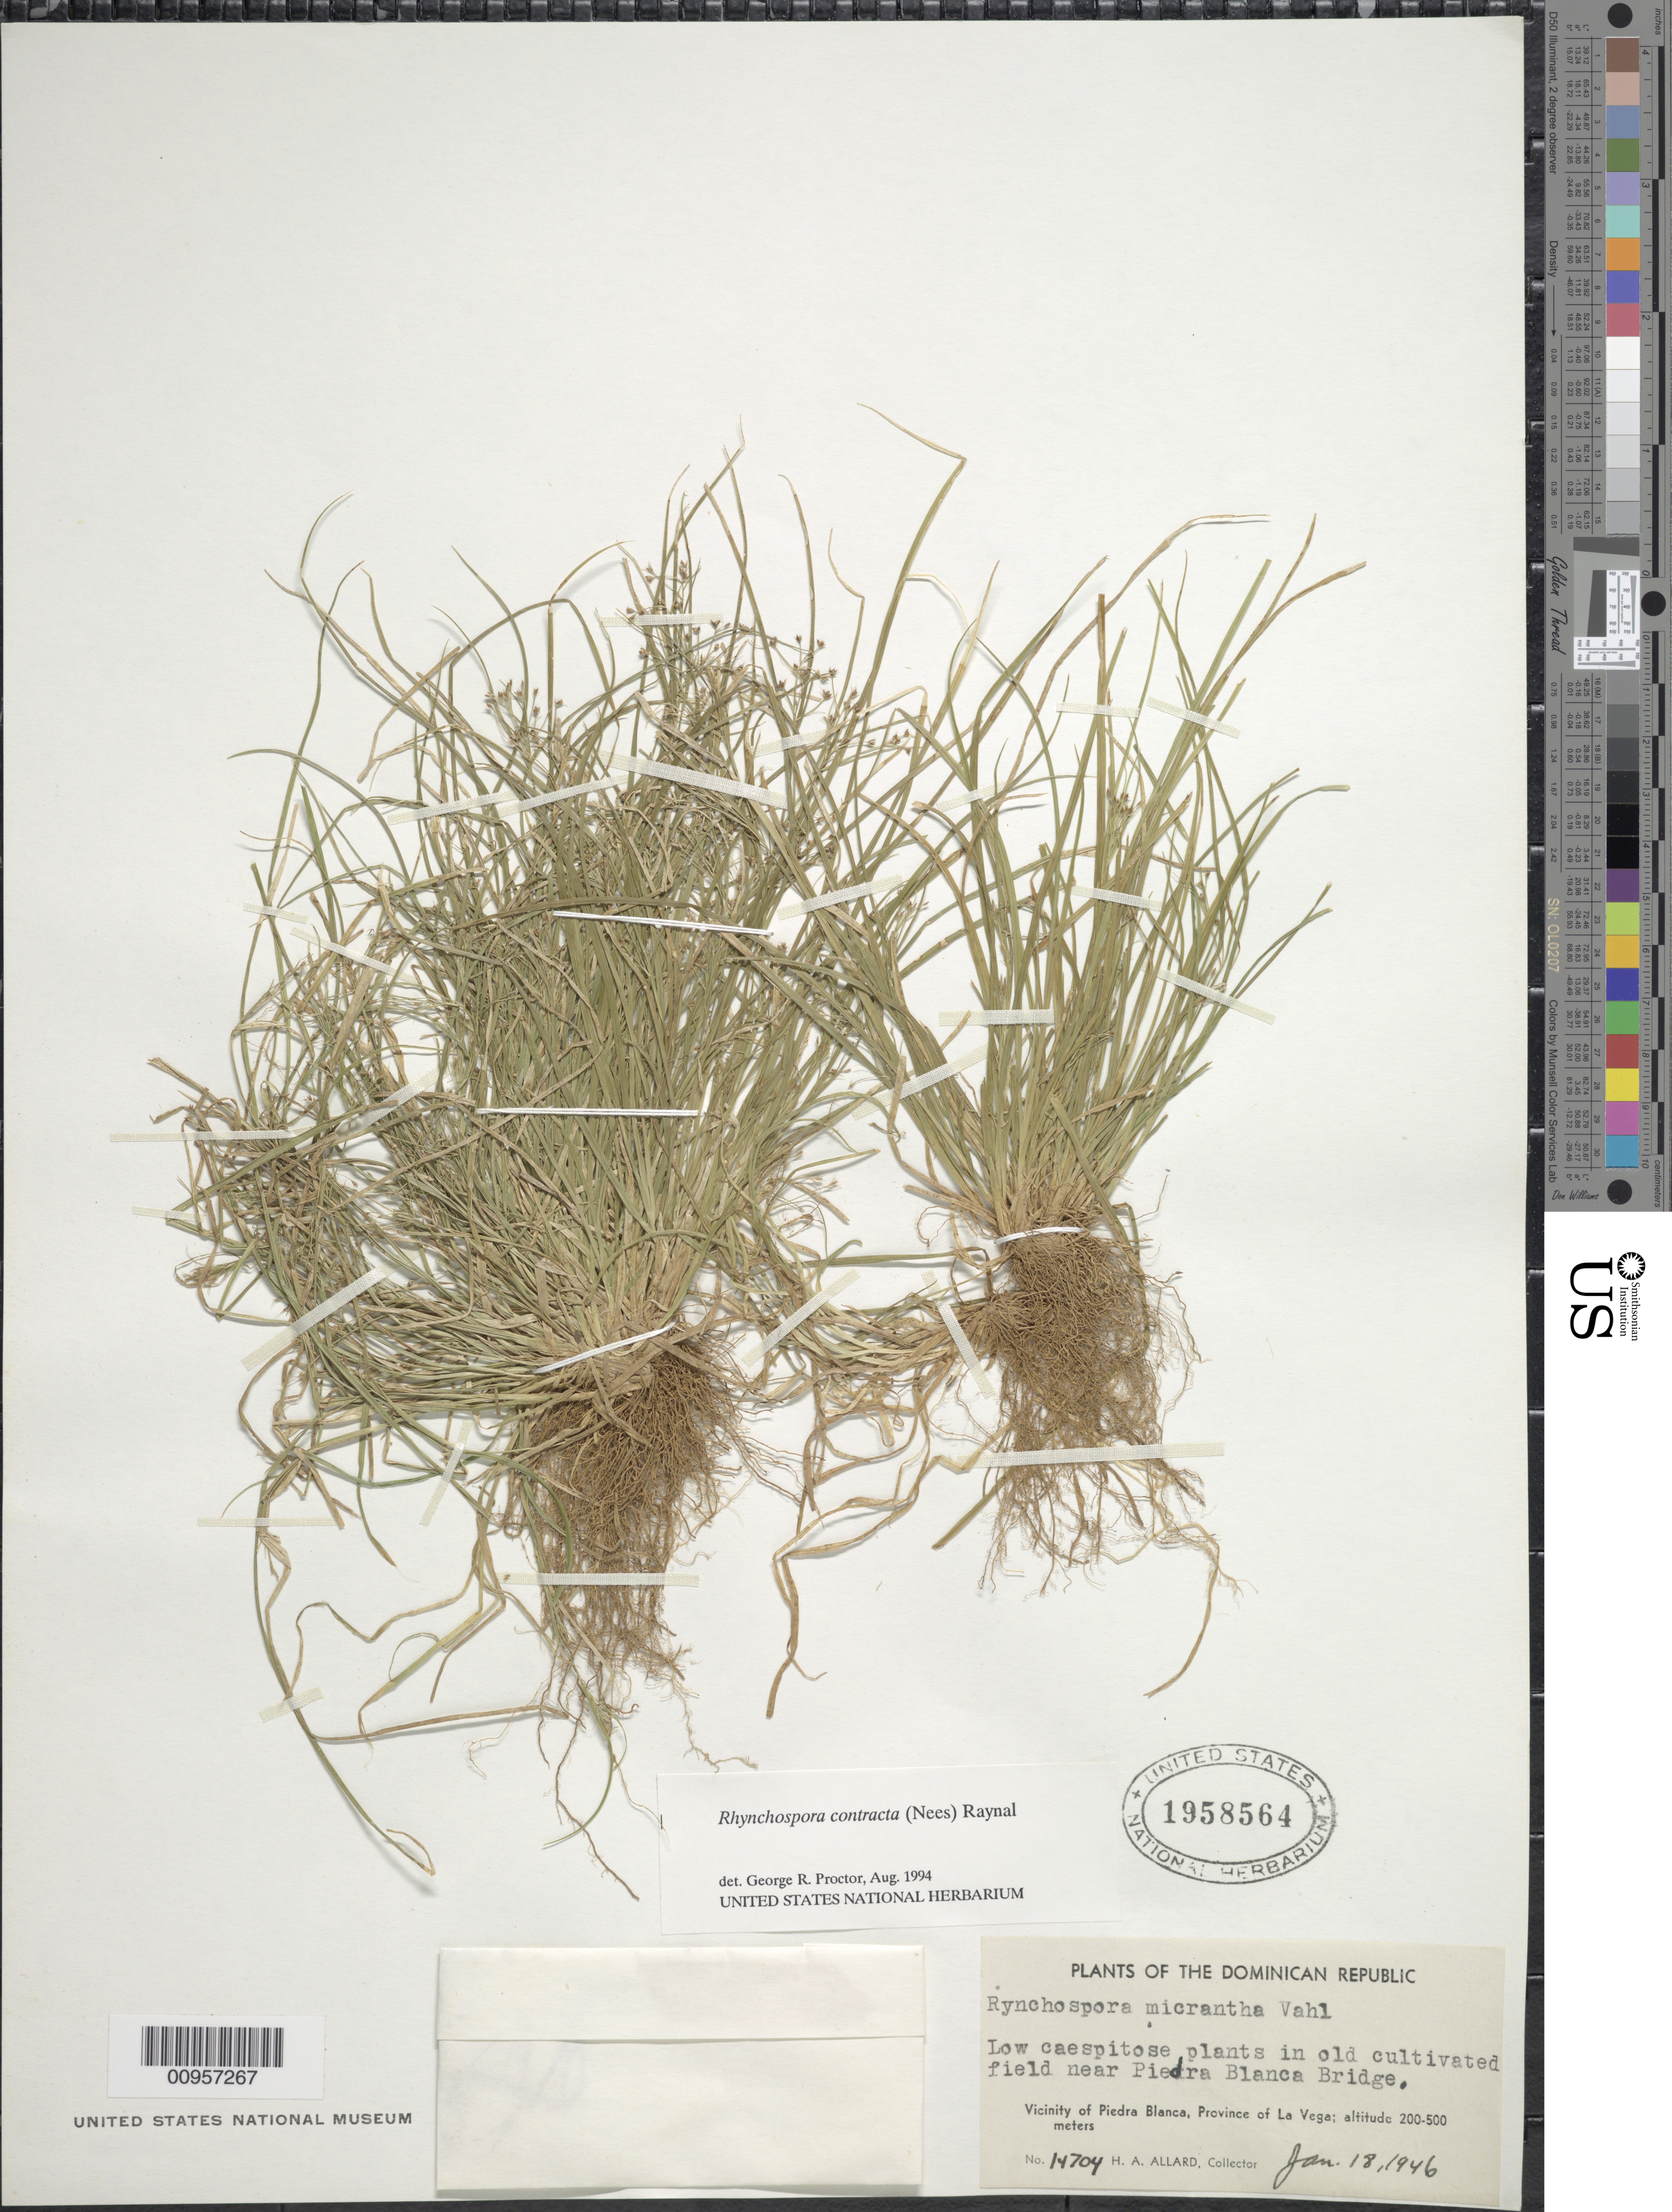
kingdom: Plantae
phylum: Tracheophyta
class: Liliopsida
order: Poales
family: Cyperaceae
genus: Rhynchospora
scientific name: Rhynchospora contracta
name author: (Nees) J. Raynal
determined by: Proctor, G. R.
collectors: H. A. Allard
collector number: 14704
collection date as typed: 18 Jan 1946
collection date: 1946-01-18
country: Dominican Republic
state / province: La Vega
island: Hispaniola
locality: Vicinity of Piedra Blanca, in old cultivated field near Piedra Blanca Bridge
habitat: In old cultivated field near bridge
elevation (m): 200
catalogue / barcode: US 1958564